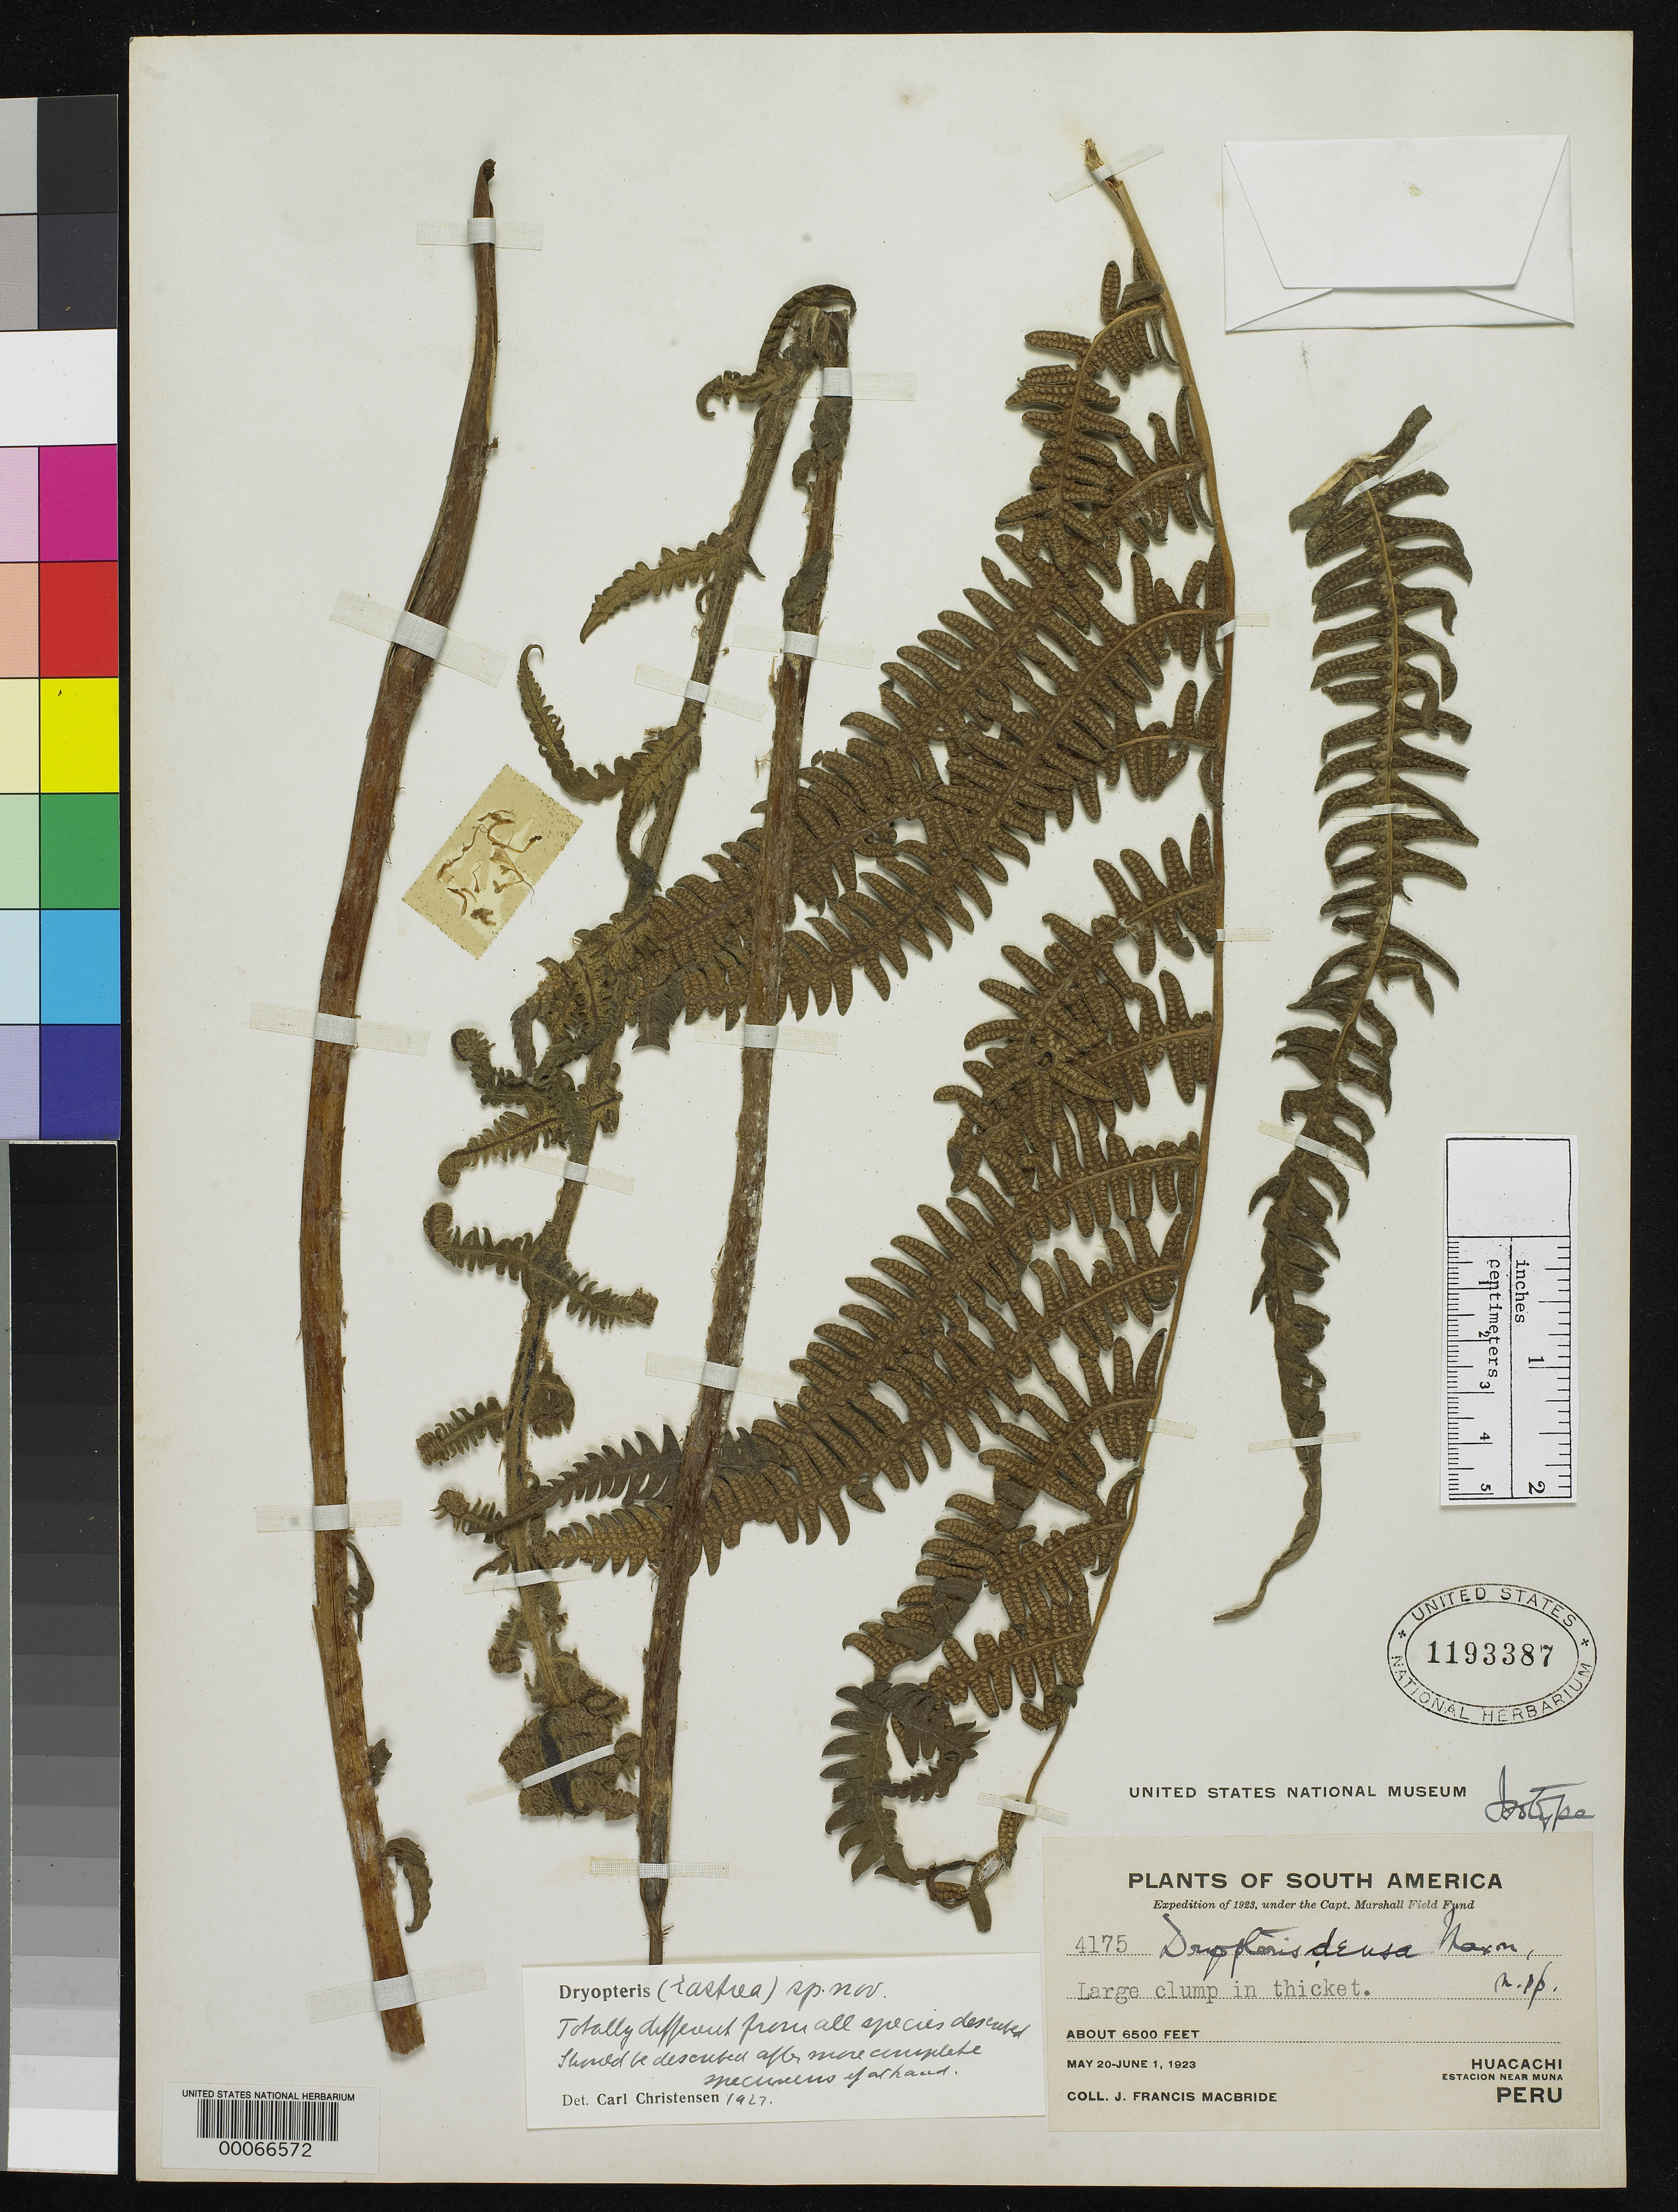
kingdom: Plantae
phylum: Tracheophyta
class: Polypodiopsida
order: Polypodiales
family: Dryopteridaceae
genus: Dryopteris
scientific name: Dryopteris densa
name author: Maxon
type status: Isotype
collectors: J. F. Macbride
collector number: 4175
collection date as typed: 20 May 1923 to 01 Jun 1923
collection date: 1923-05-20/1923-06-01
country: Peru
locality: Huacachi, estación near Muña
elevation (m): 1981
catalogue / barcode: US 1193387